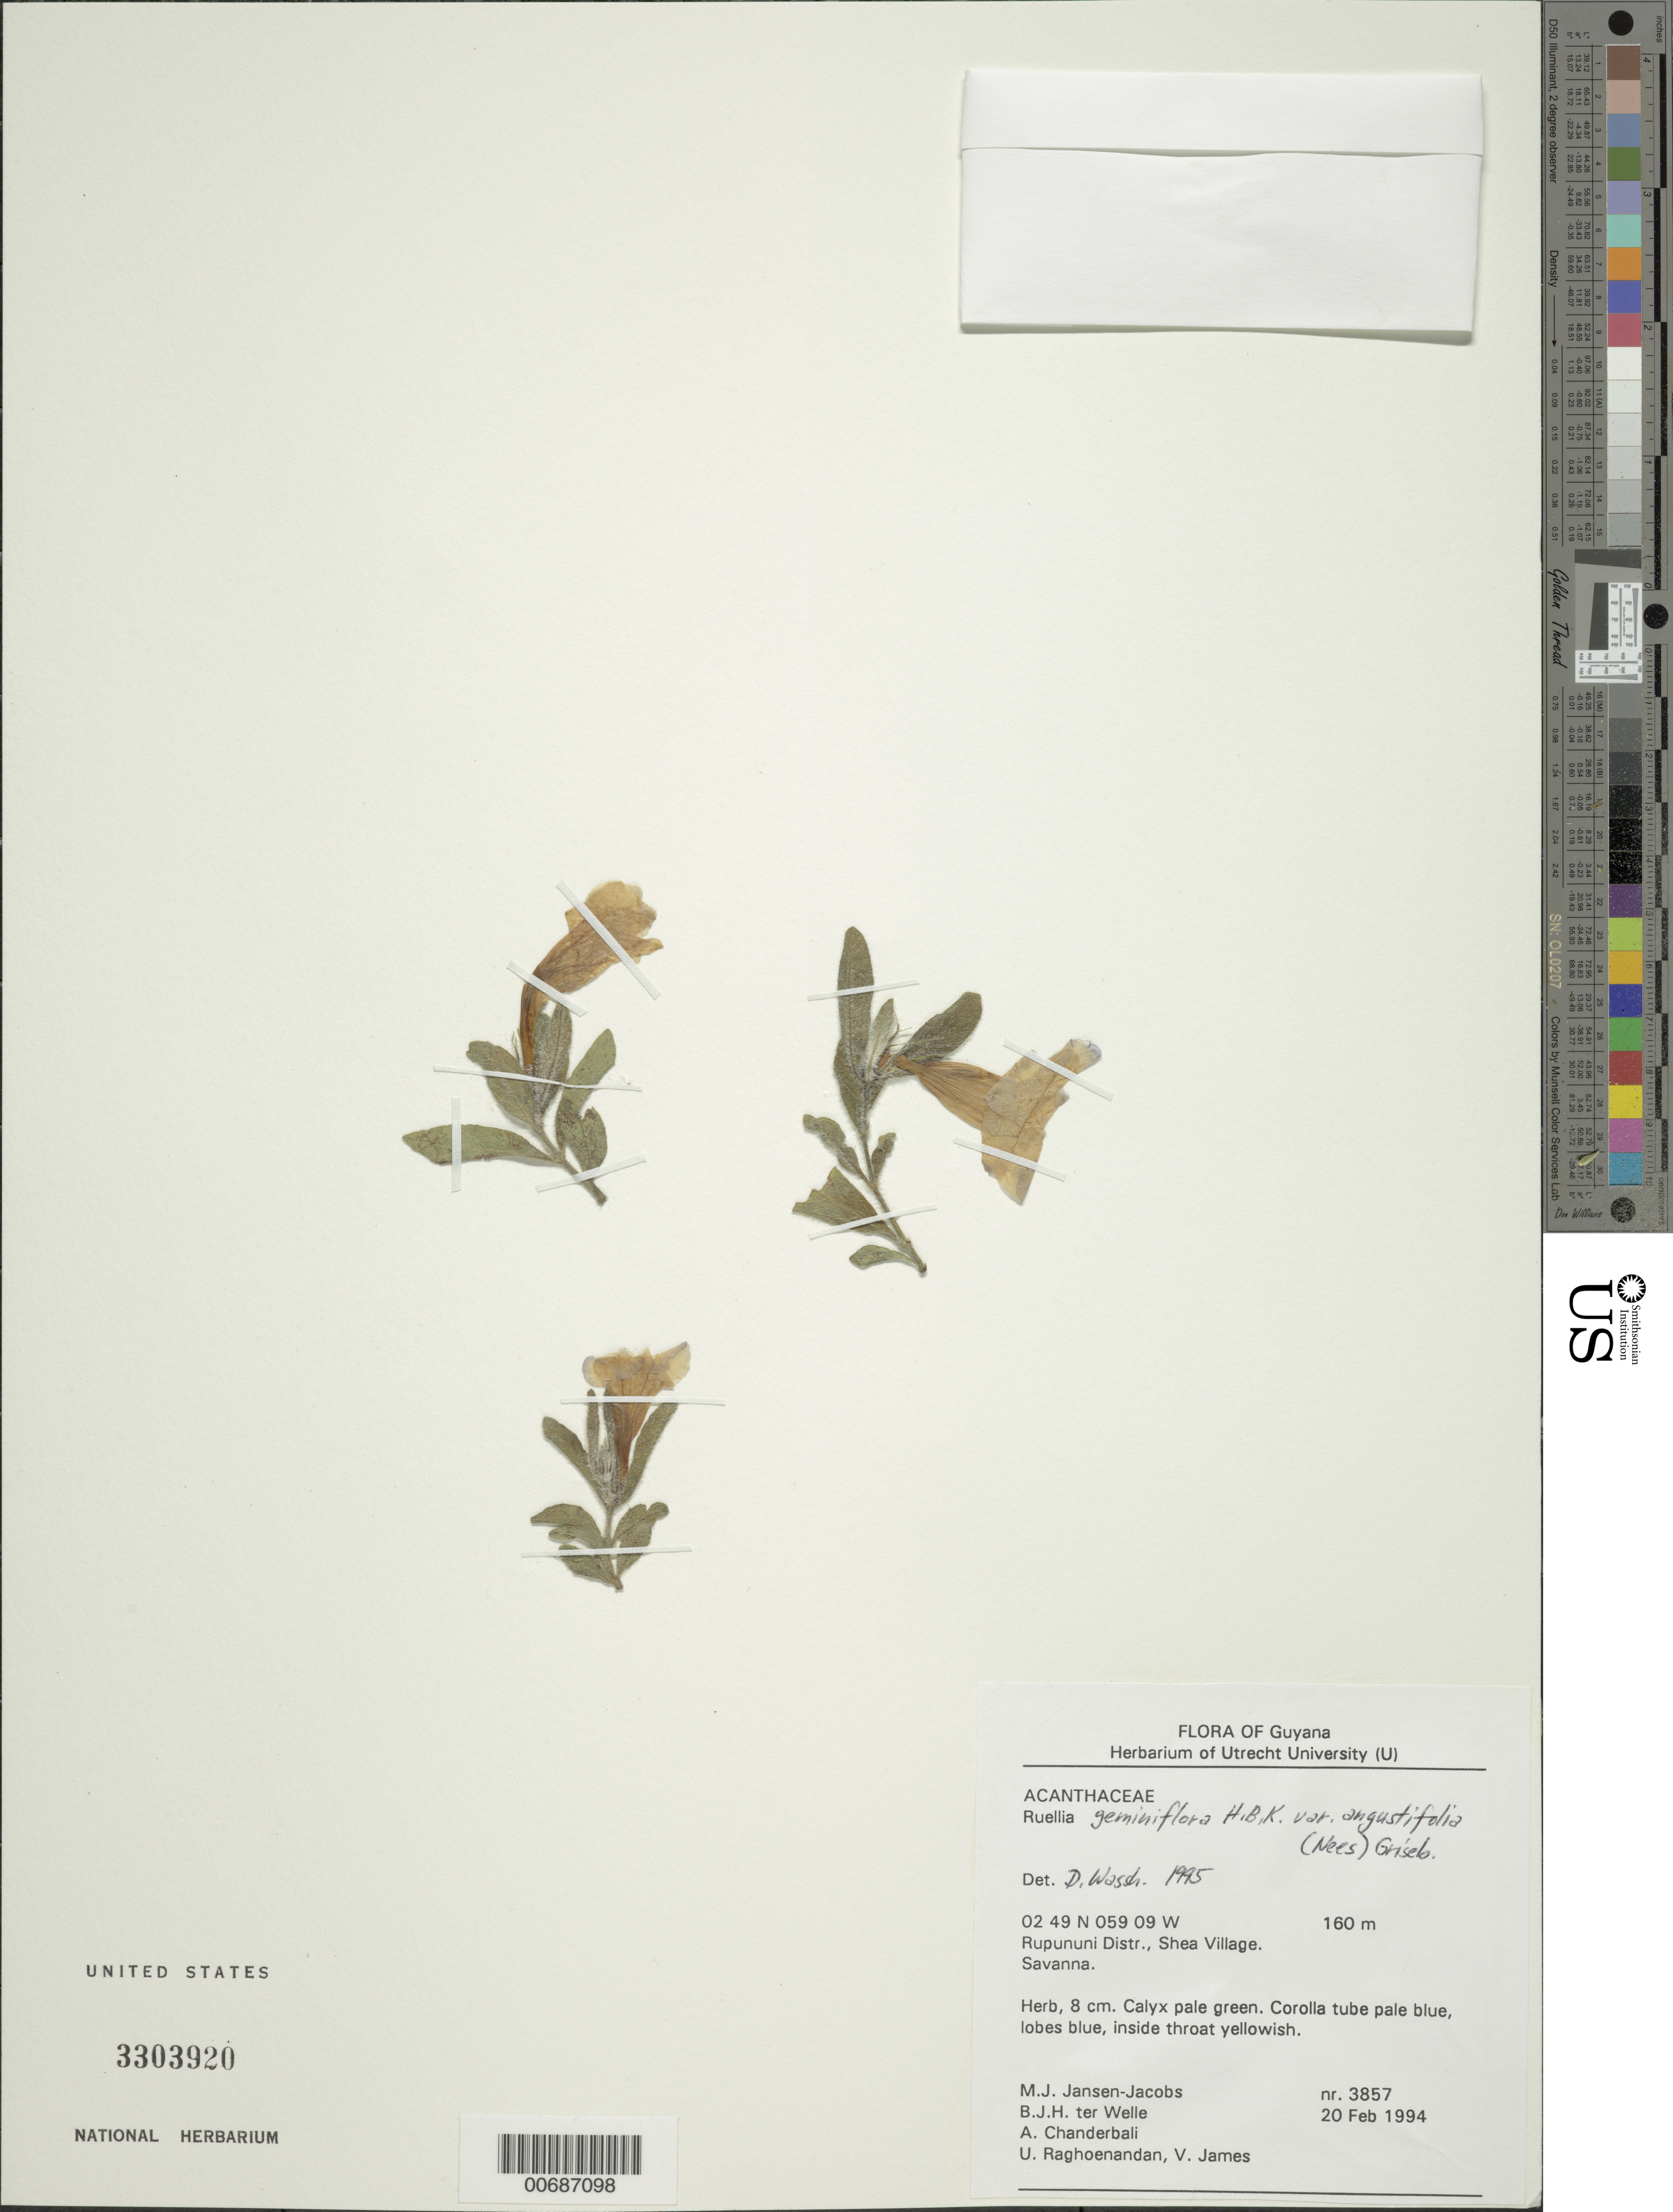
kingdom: Plantae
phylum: Tracheophyta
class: Magnoliopsida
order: Lamiales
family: Acanthaceae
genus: Ruellia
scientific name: Ruellia geminiflora var. angustifolia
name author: (Nees) Griseb.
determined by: Wasshausen, Dieter C., (BOT), Smithsonian Institution - National Museum of Natural History (UNITED STATES)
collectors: M. J. Jansen-Jacobs, B. Welle, A. S. Chanderbali, U. Raghoenandan & V. James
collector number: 3857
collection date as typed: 20-Feb-94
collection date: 1994-02-20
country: Guyana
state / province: U. Takutu-U. Essequibo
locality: Shea Village, Rupununi Dist.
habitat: Savanna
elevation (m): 160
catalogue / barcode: US 3303920